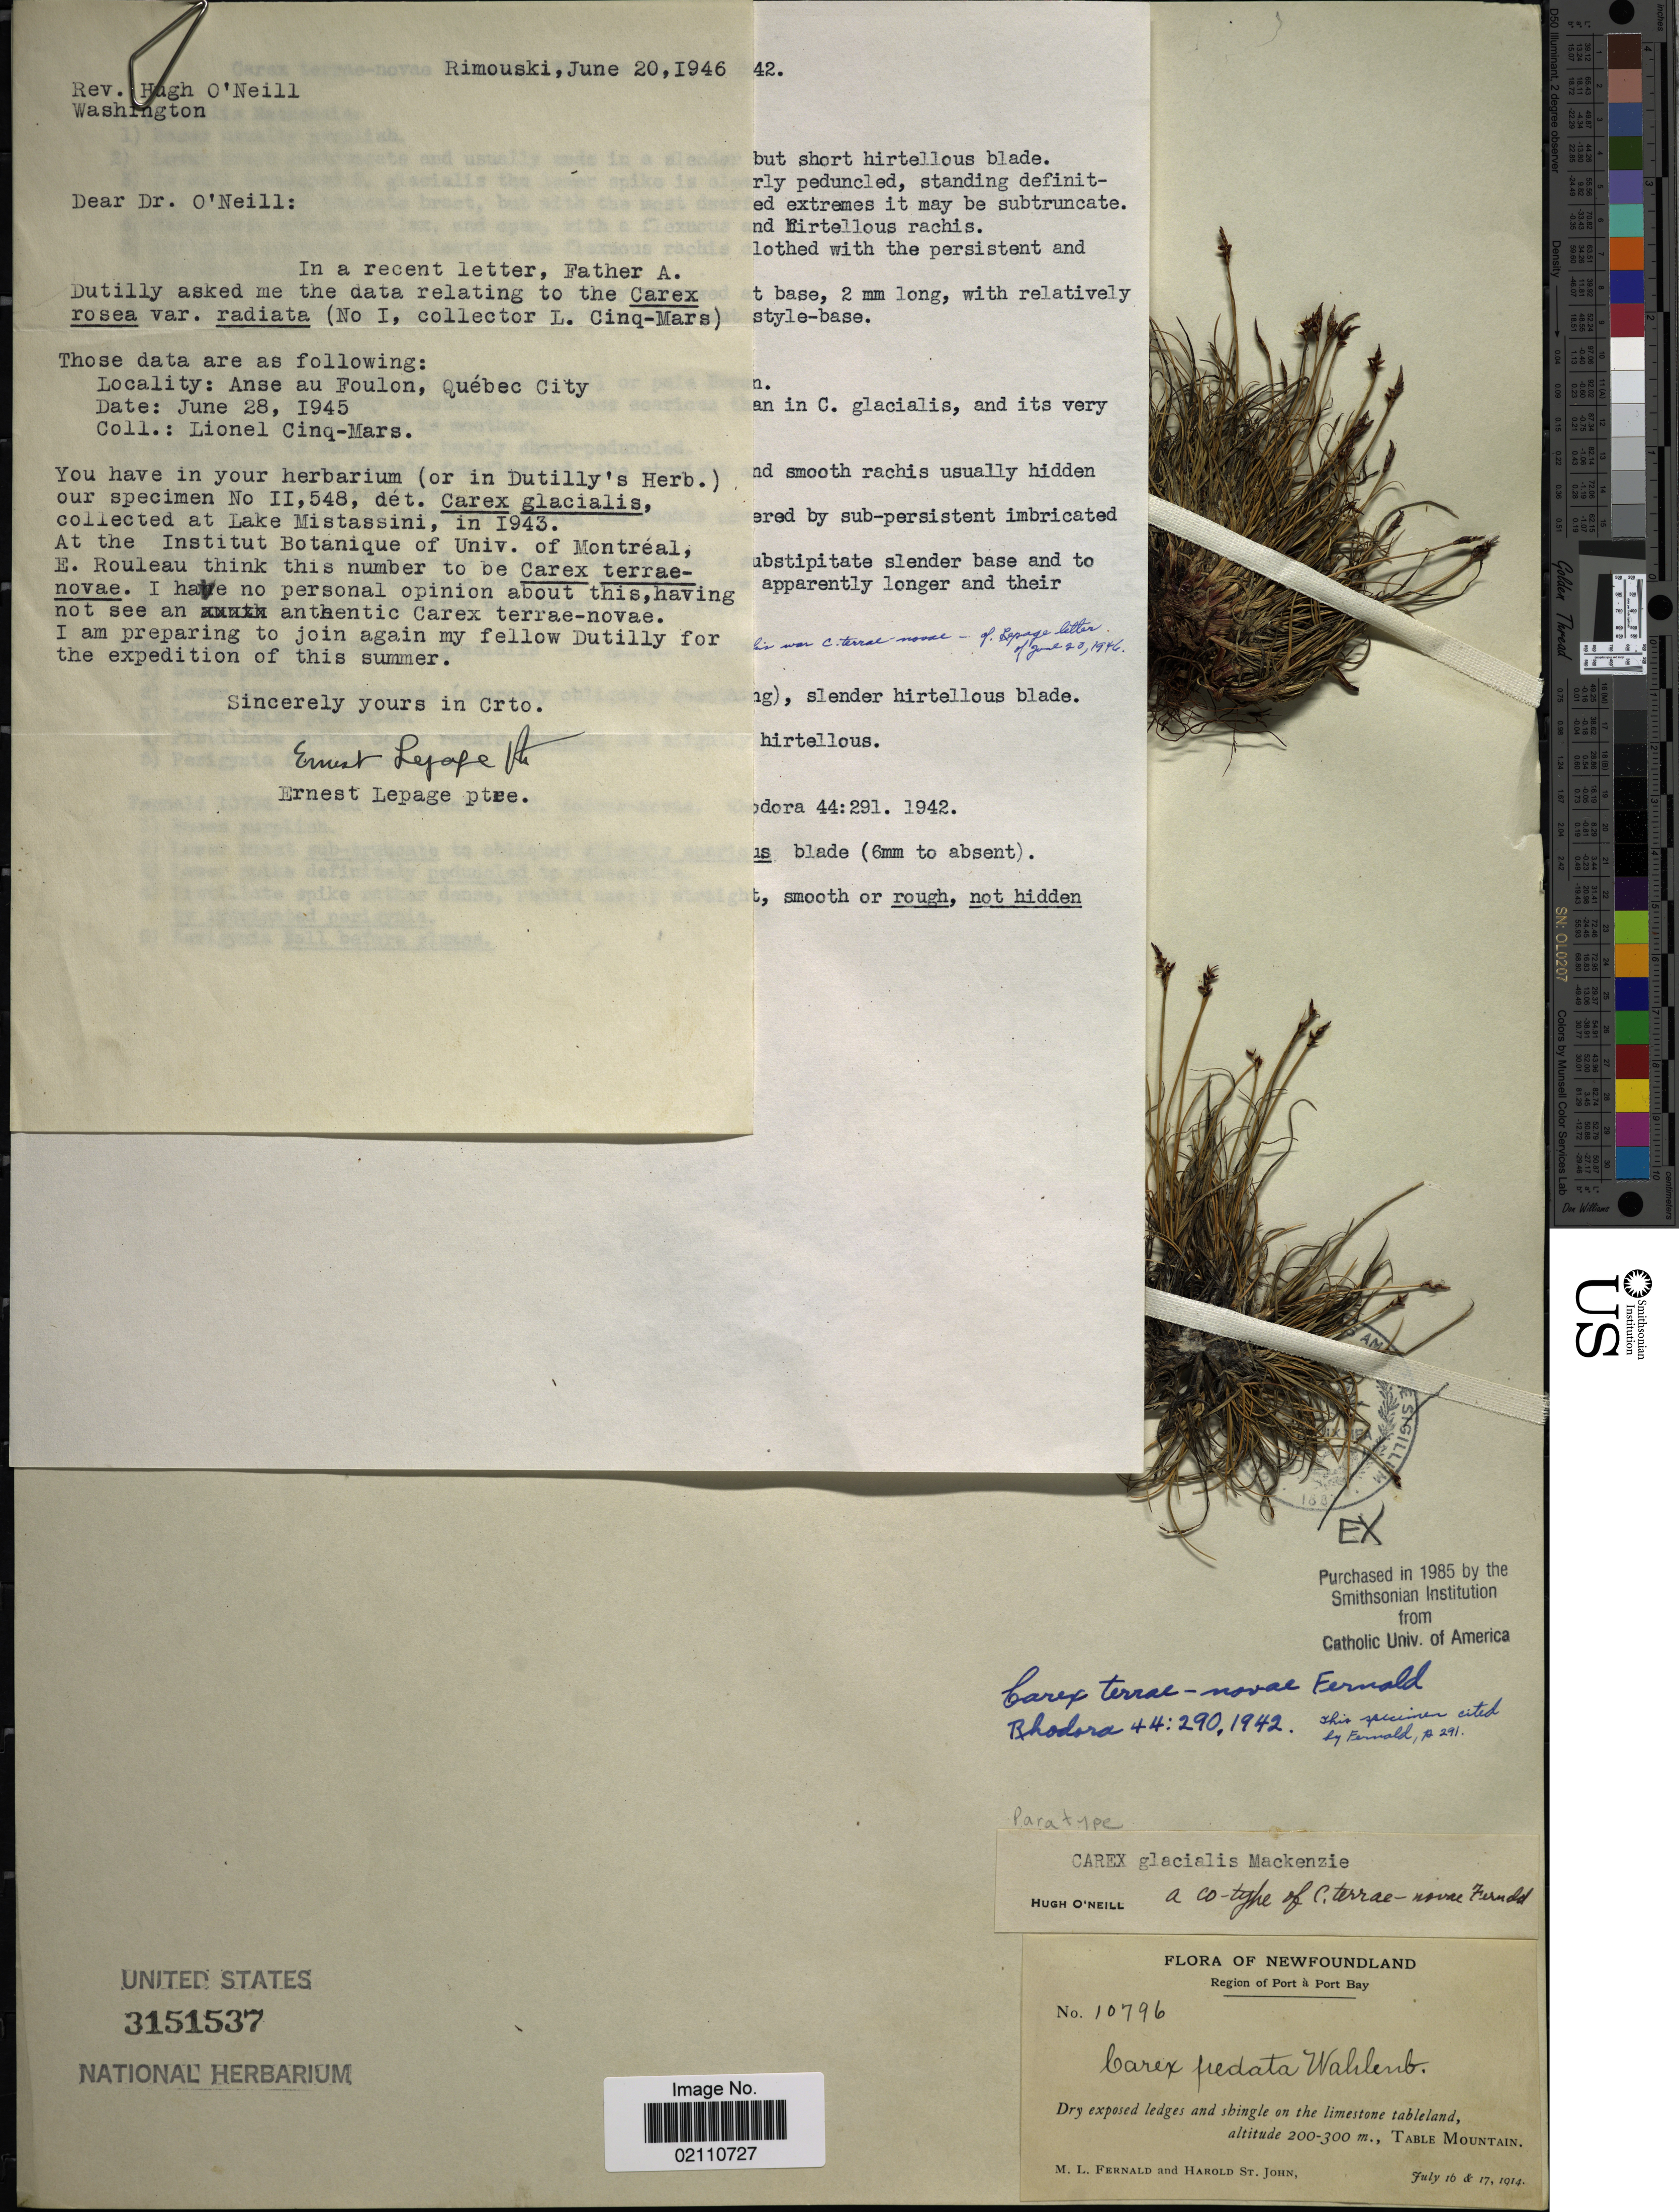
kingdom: Plantae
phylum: Tracheophyta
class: Liliopsida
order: Poales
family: Cyperaceae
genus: Carex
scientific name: Carex glacialis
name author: Mack.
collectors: M. L. Fernald & H. St. John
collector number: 10796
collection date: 1914-07-16/1914-07-17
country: Canada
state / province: Newfoundland and Labrador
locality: Region of Port a Port Bay, Table Mountain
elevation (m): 200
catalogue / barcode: US 3151537